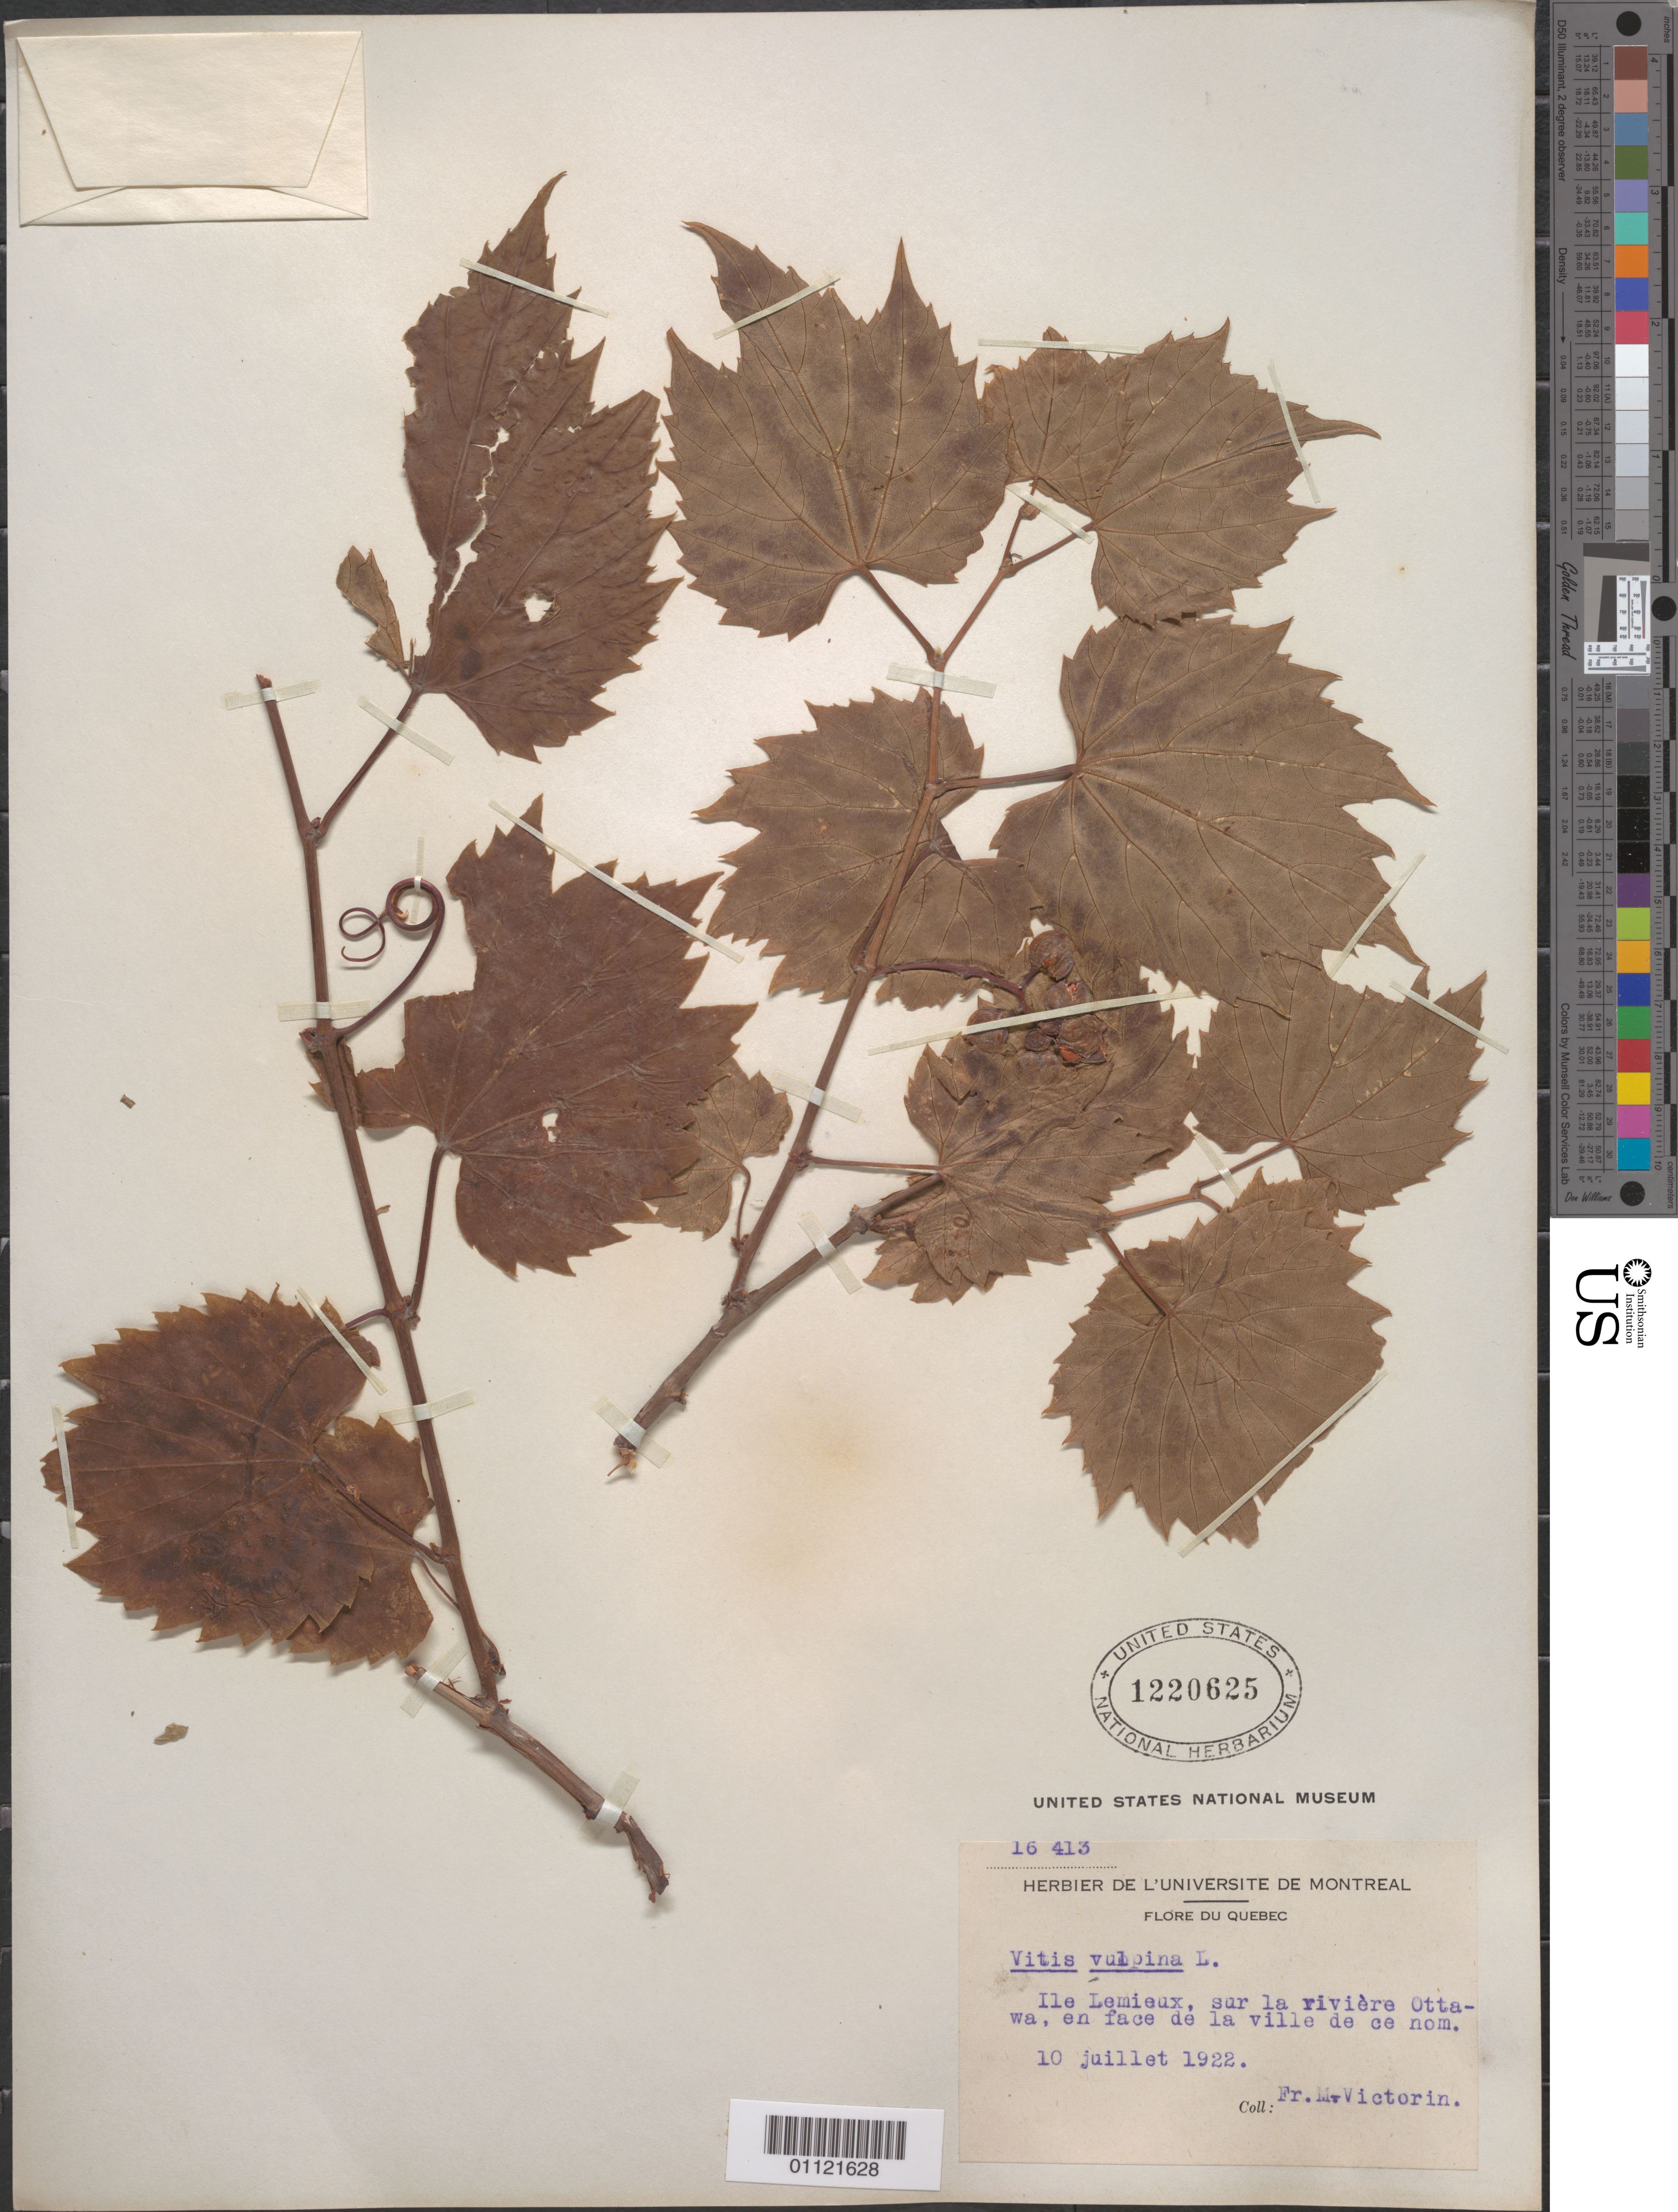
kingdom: Plantae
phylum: Tracheophyta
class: Magnoliopsida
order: Vitales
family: Vitaceae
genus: Vitis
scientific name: Vitis vulpina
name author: L.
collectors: Fr. Marie-Victorin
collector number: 16413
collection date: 1922-07-10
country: Canada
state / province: Quebec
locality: Ile Lemieux, sur la riviere Ottawa, en face de la ville de ce nom.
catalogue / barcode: US 1220625